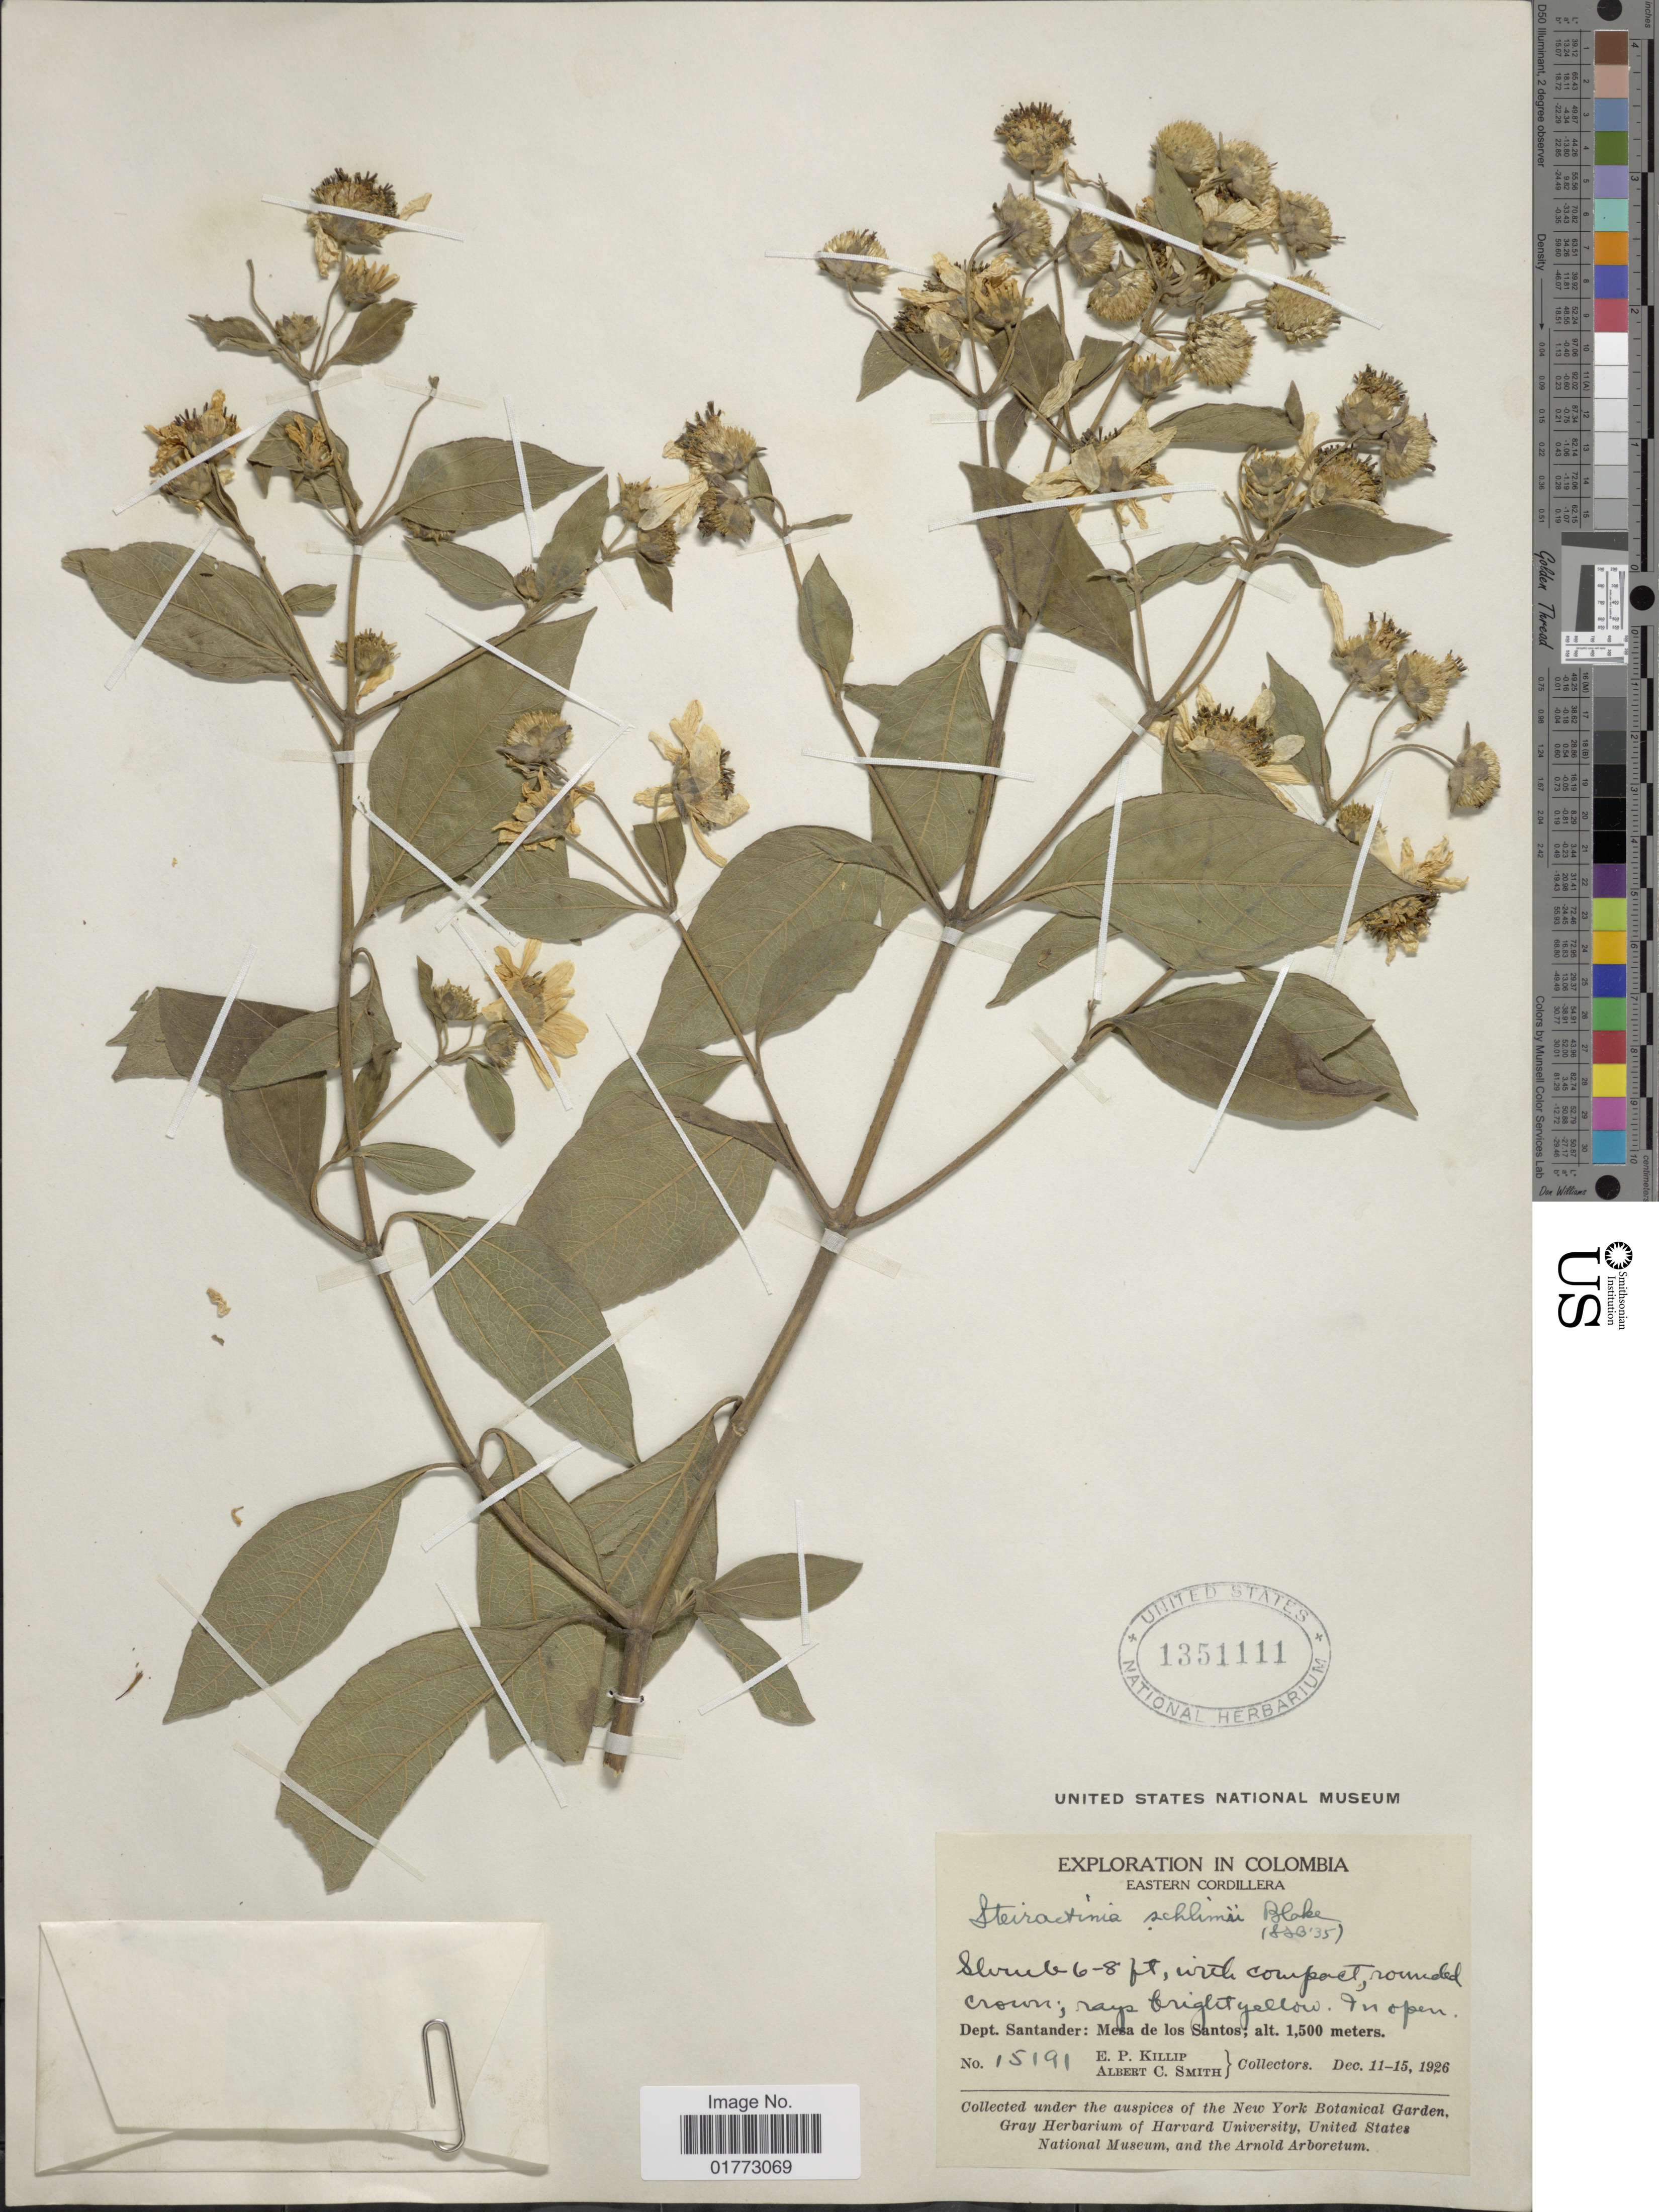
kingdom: Plantae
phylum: Tracheophyta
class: Magnoliopsida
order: Asterales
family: Asteraceae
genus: Steiractinia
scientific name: Steiractinia schlimii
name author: S.F. Blake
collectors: E. P. Killip & A. C. Smith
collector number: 15191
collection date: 1926-12-11/1926-12-15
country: Colombia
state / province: Santander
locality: Eastern Cordillera, Mesa de los Santos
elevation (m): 1500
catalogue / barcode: US 1351111